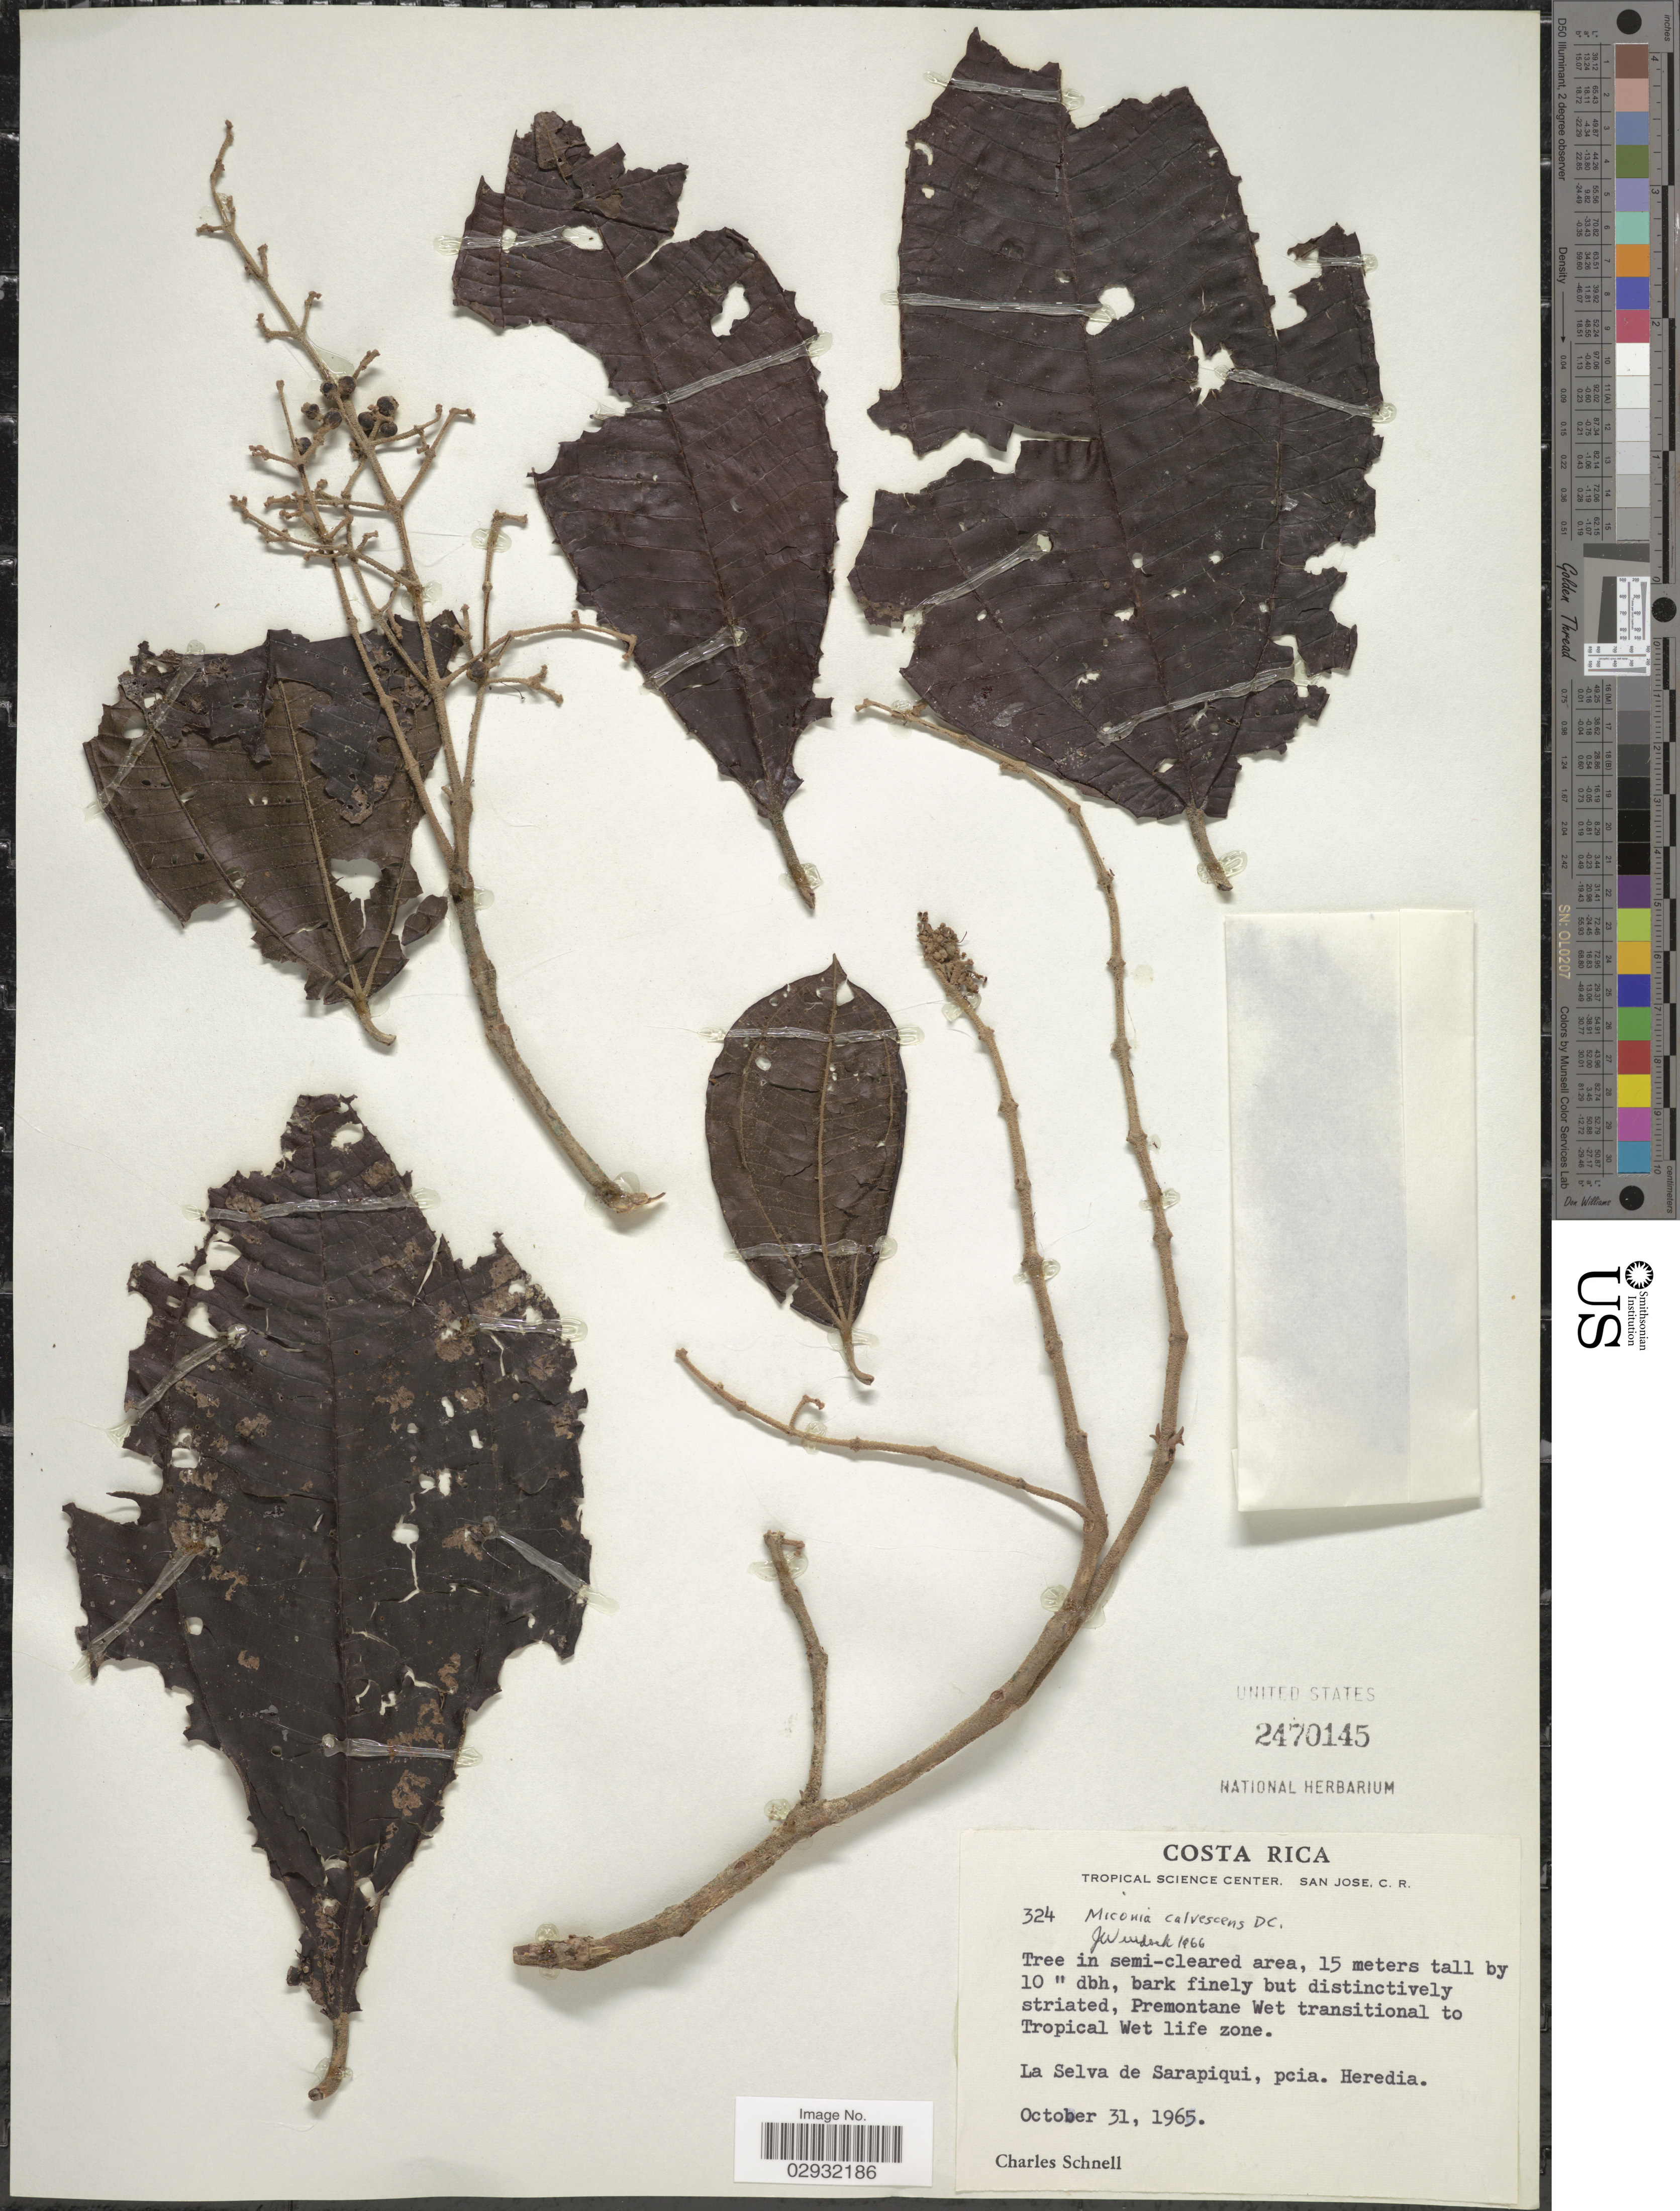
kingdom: Plantae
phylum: Tracheophyta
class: Magnoliopsida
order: Myrtales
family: Melastomataceae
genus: Miconia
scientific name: Miconia calvescens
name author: DC.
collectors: C. Schnell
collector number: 324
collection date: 1965-10-31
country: Costa Rica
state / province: Heredia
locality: Premontane Wet transitional to Tropical Wet Life Zone, La Selva de Sarapiqui, pcia. Heredia.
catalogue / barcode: US 2470145